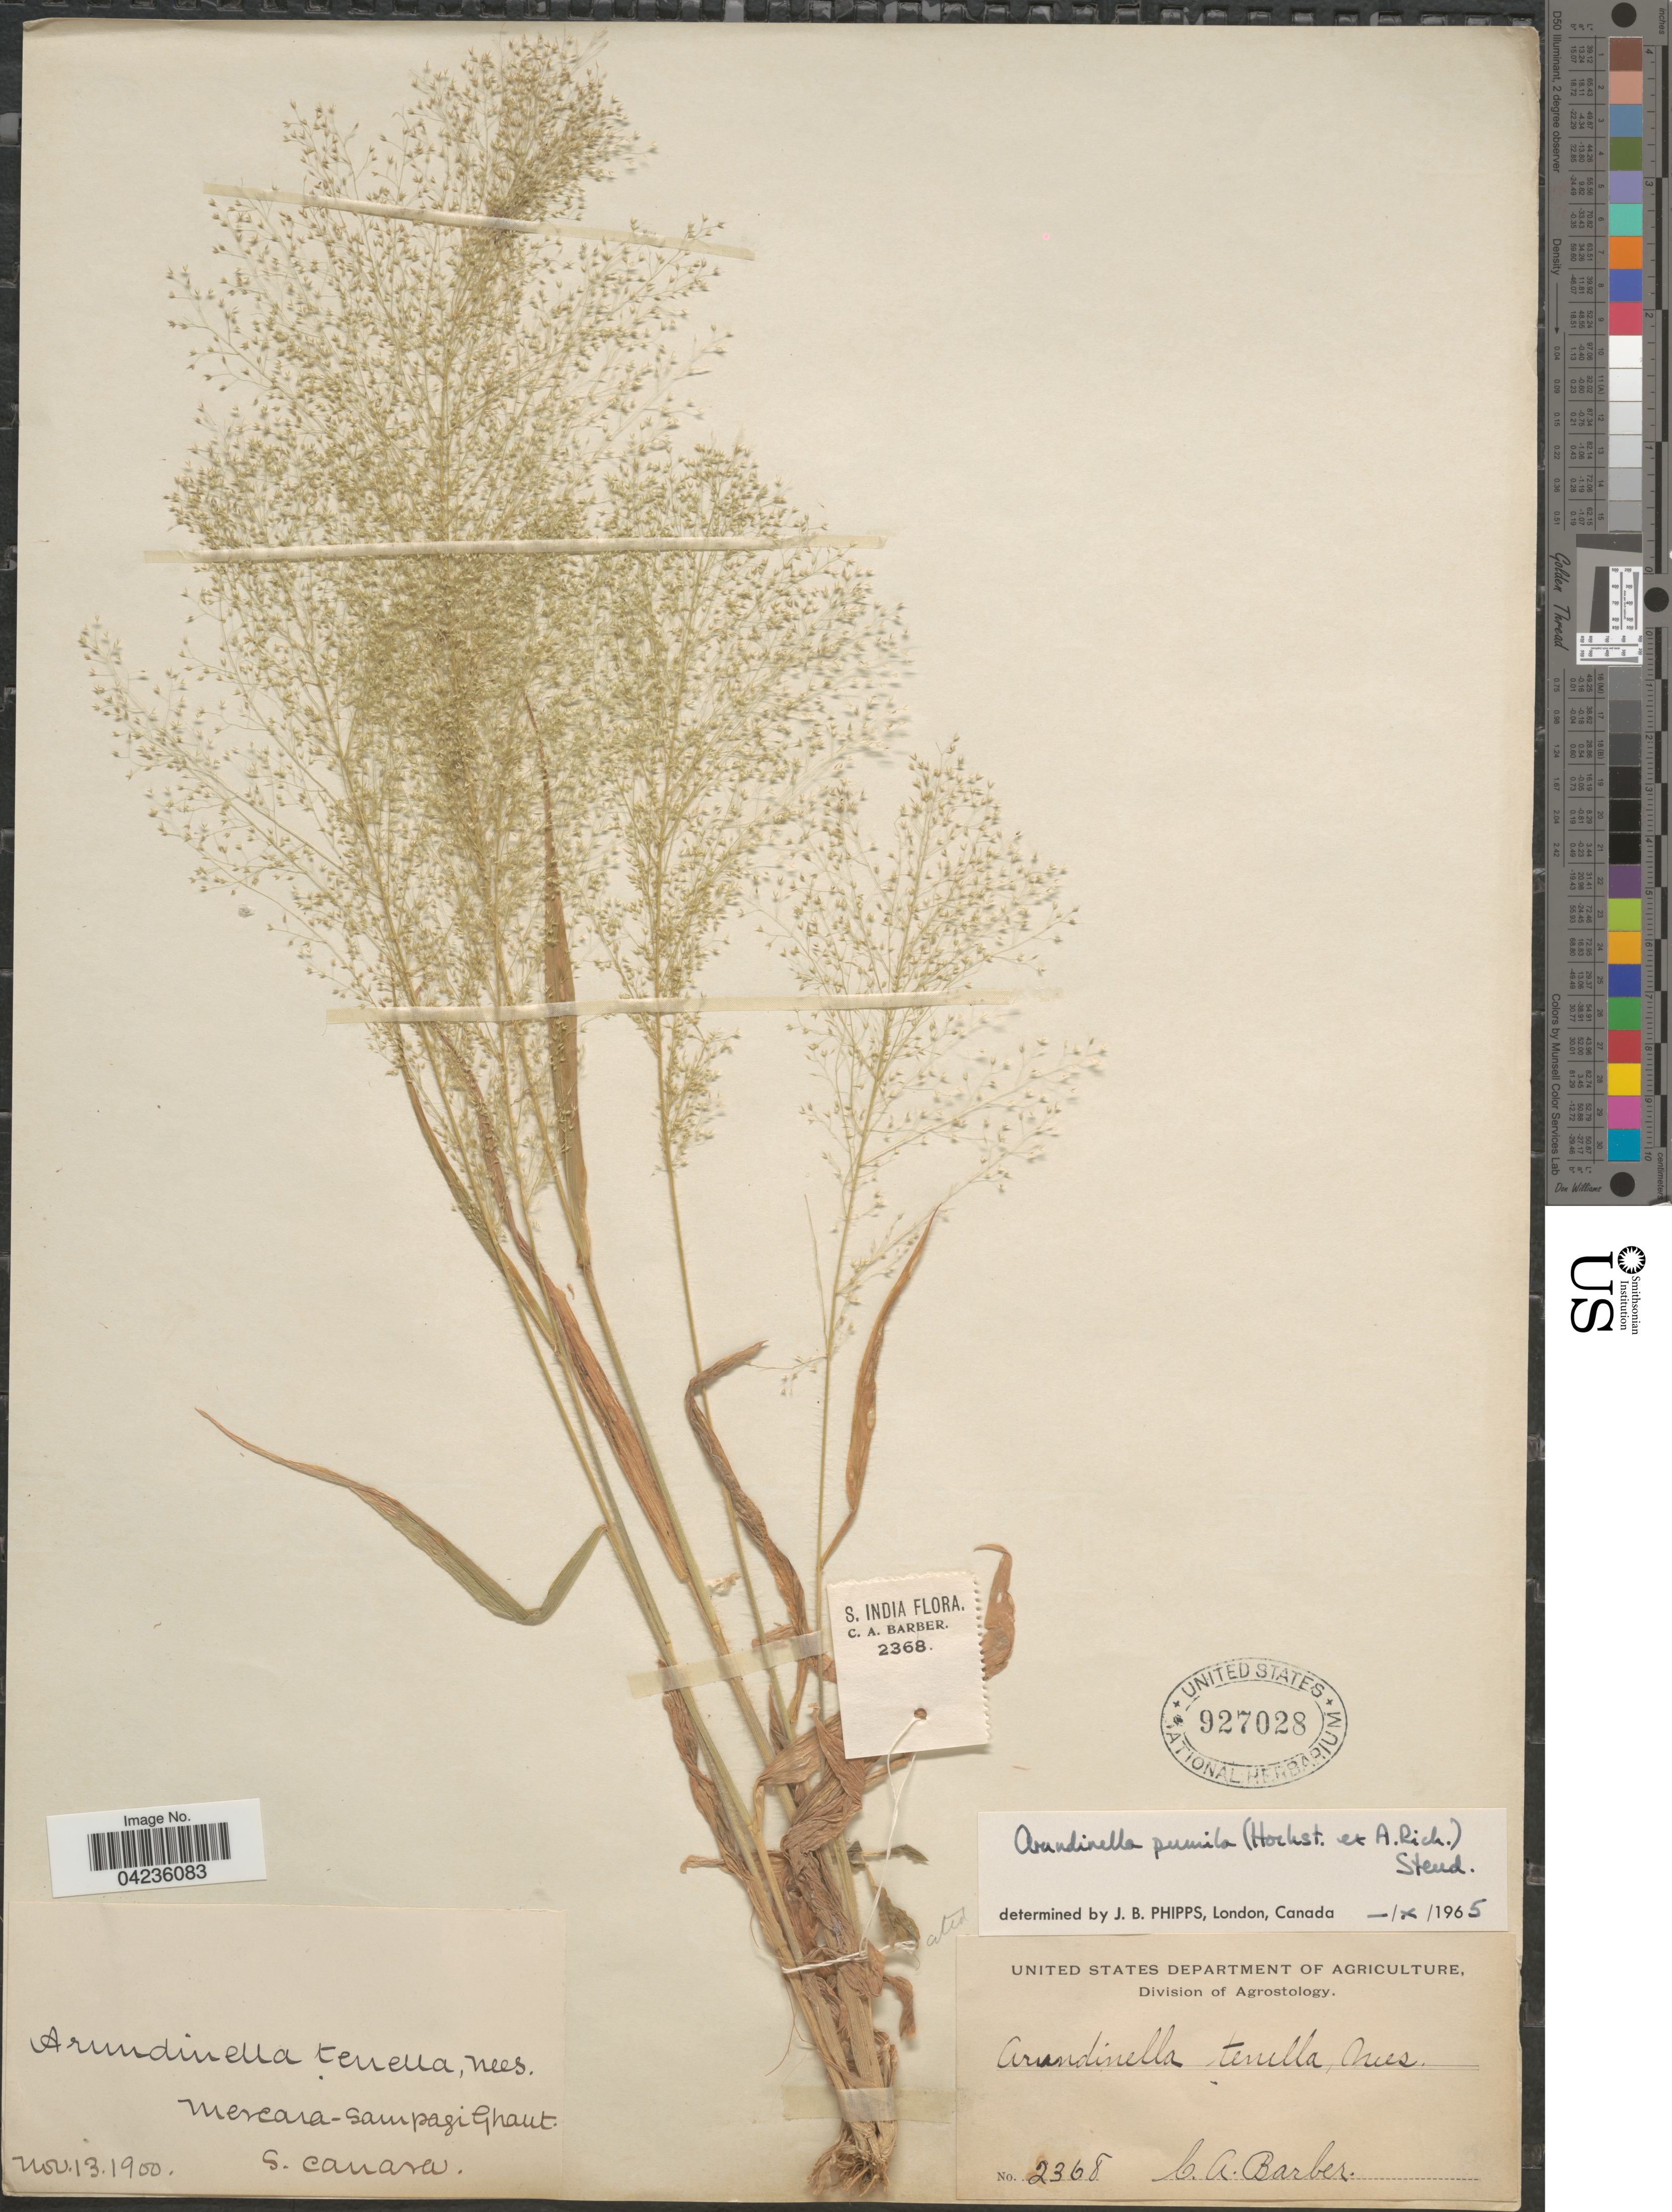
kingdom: Plantae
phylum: Tracheophyta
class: Liliopsida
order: Poales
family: Poaceae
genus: Arundinella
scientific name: Arundinella pumila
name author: (Hochst. ex A. Rich.) Steud.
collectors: C. Barber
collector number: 2368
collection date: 1900-11-13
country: India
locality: Mercara-Sampagi Ghaut. S. Canara. S. India.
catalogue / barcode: US 927028